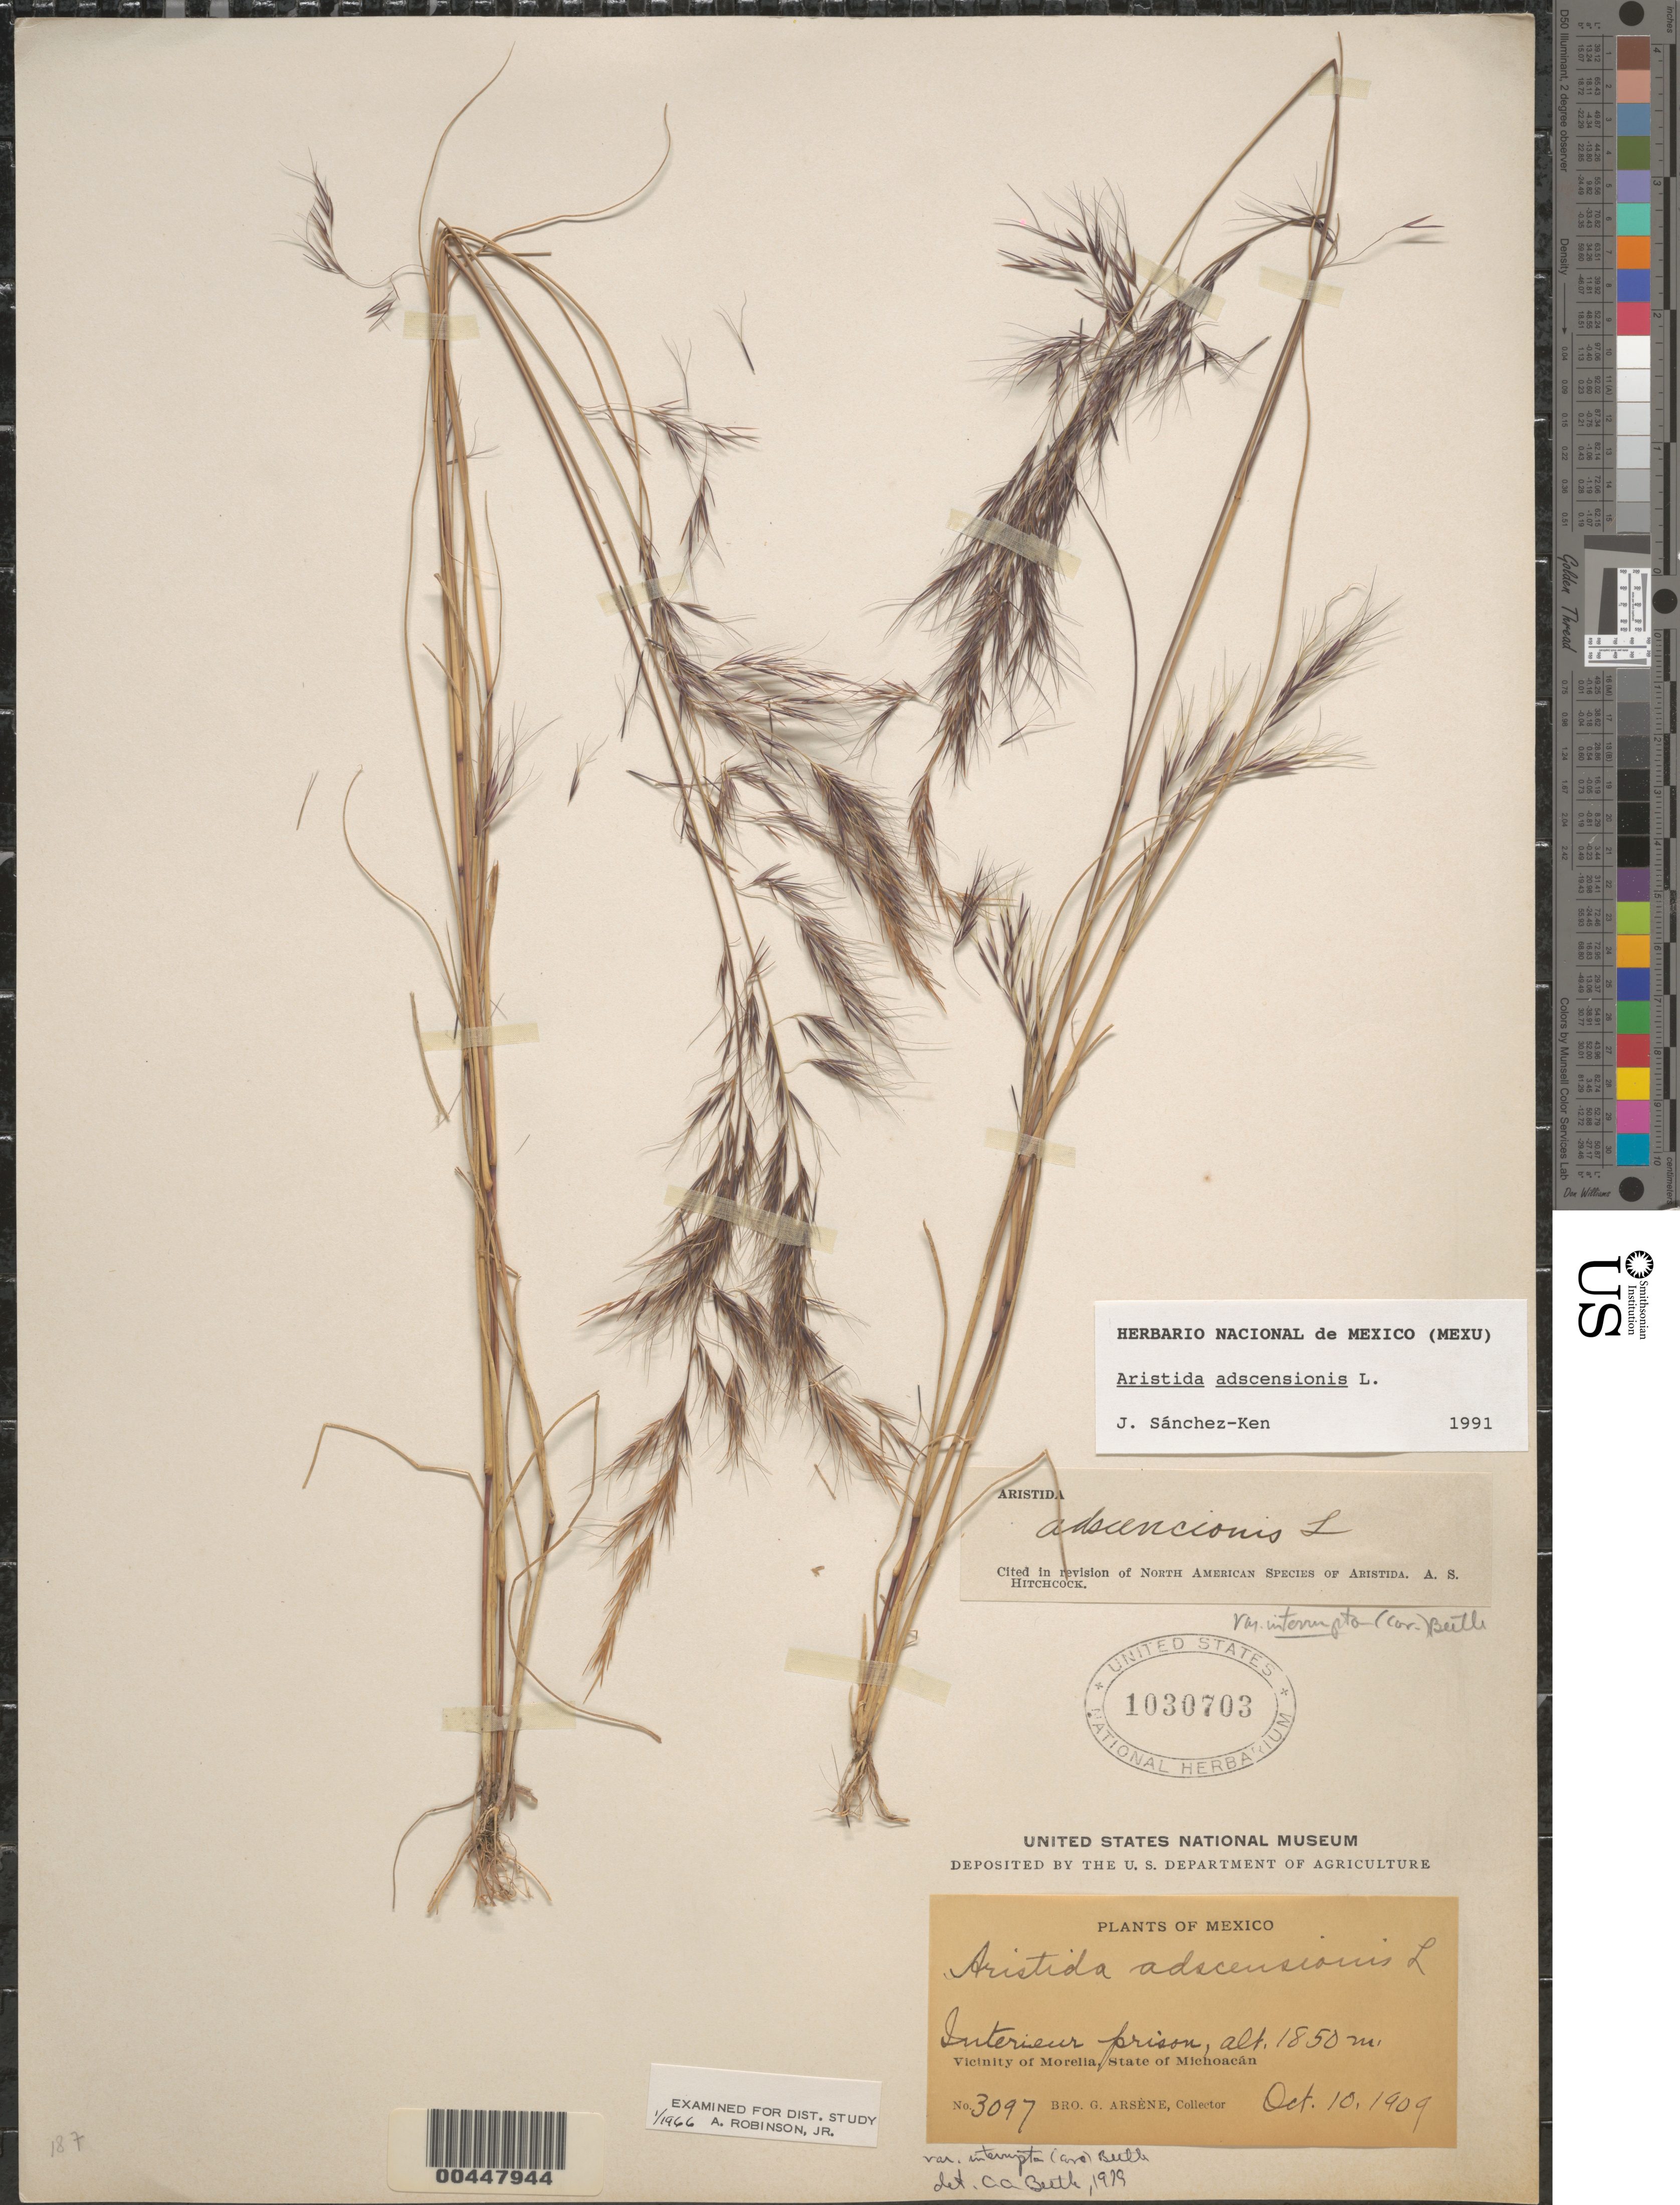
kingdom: Plantae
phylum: Tracheophyta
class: Liliopsida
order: Poales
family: Poaceae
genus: Aristida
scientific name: Aristida adscensionis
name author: L.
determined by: Sánchez-Ken, J. G.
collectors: Bro. G. Arsène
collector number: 3097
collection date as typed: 10 Oct 1909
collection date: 1909-10-10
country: Mexico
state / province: Michoacán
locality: Vicinity of Morelia, interieur prison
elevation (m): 1850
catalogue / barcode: US 1030703